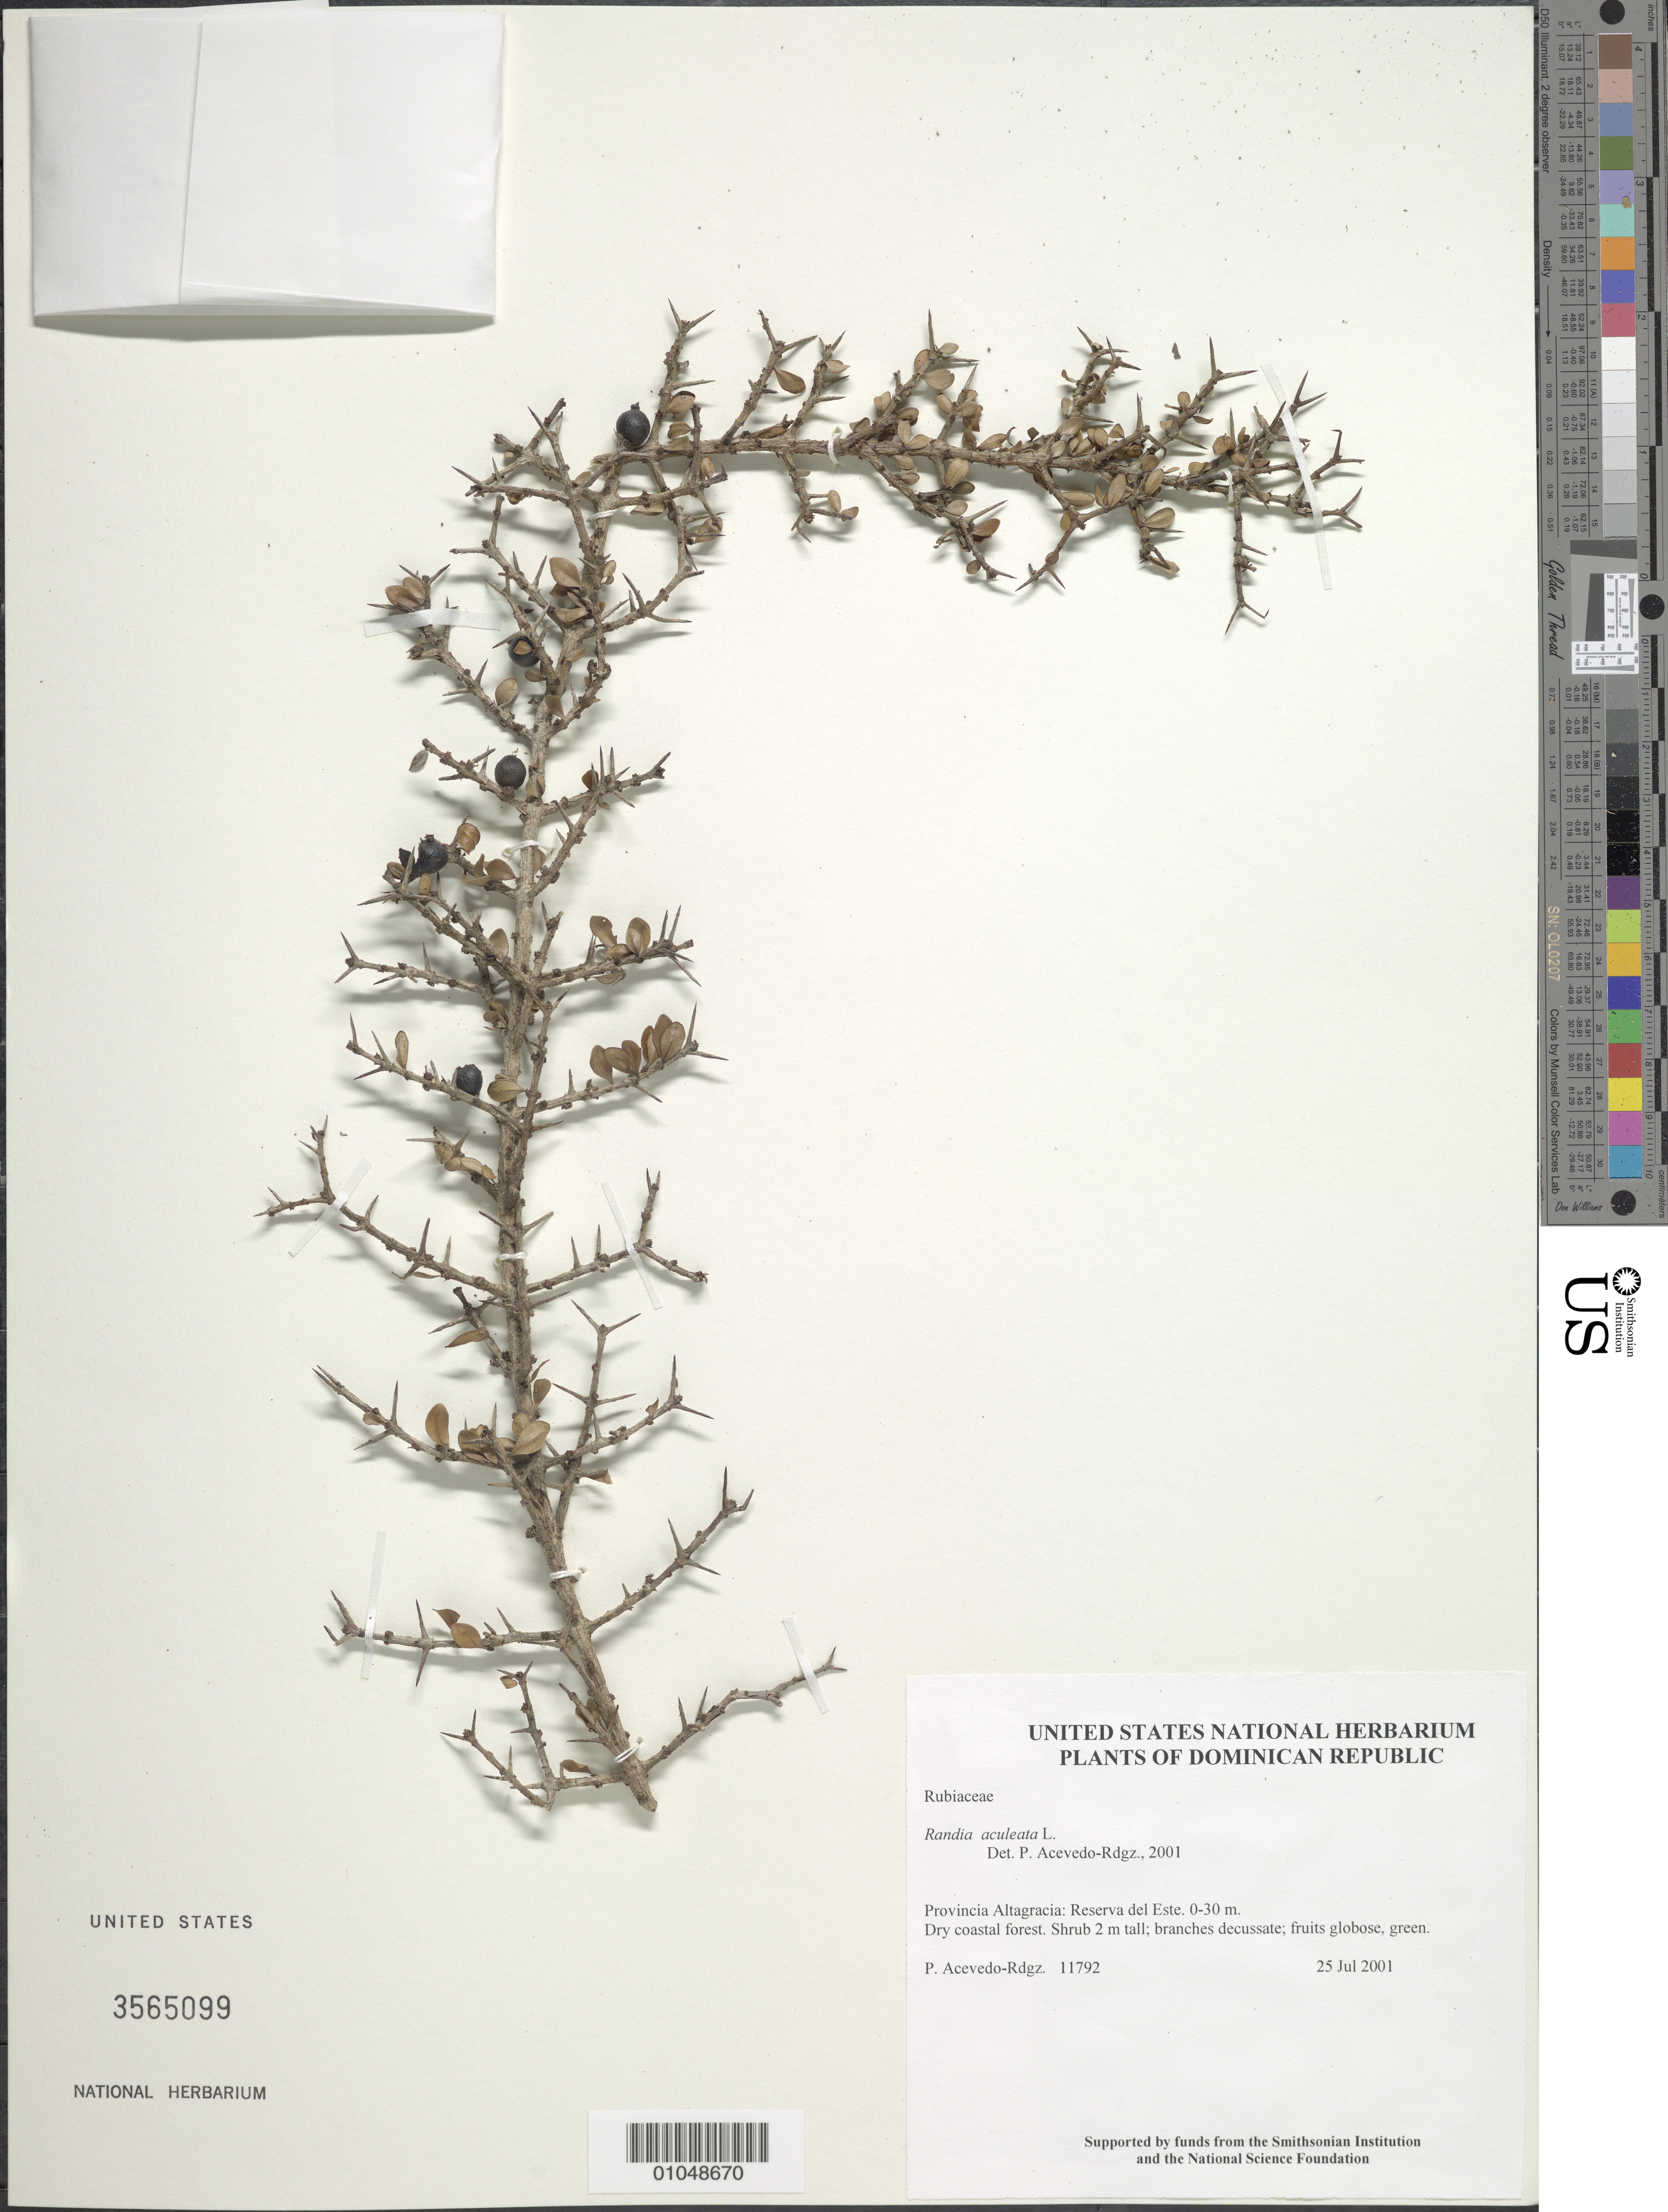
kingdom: Plantae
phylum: Tracheophyta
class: Magnoliopsida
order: Gentianales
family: Rubiaceae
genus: Randia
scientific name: Randia aculeata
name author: L.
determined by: Acevedo-Rodríguez, P., (BOT), Smithsonian Institution - National Museum of Natural History (UNITED STATES)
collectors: P. Acevedo-Rodr.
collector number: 11792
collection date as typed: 25 Jul 2001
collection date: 2001-07-25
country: Dominican Republic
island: Hispaniola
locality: Provincia Altagracia: Reserva del Este.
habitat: Dry coastal forest.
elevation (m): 0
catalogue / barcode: US 3565099